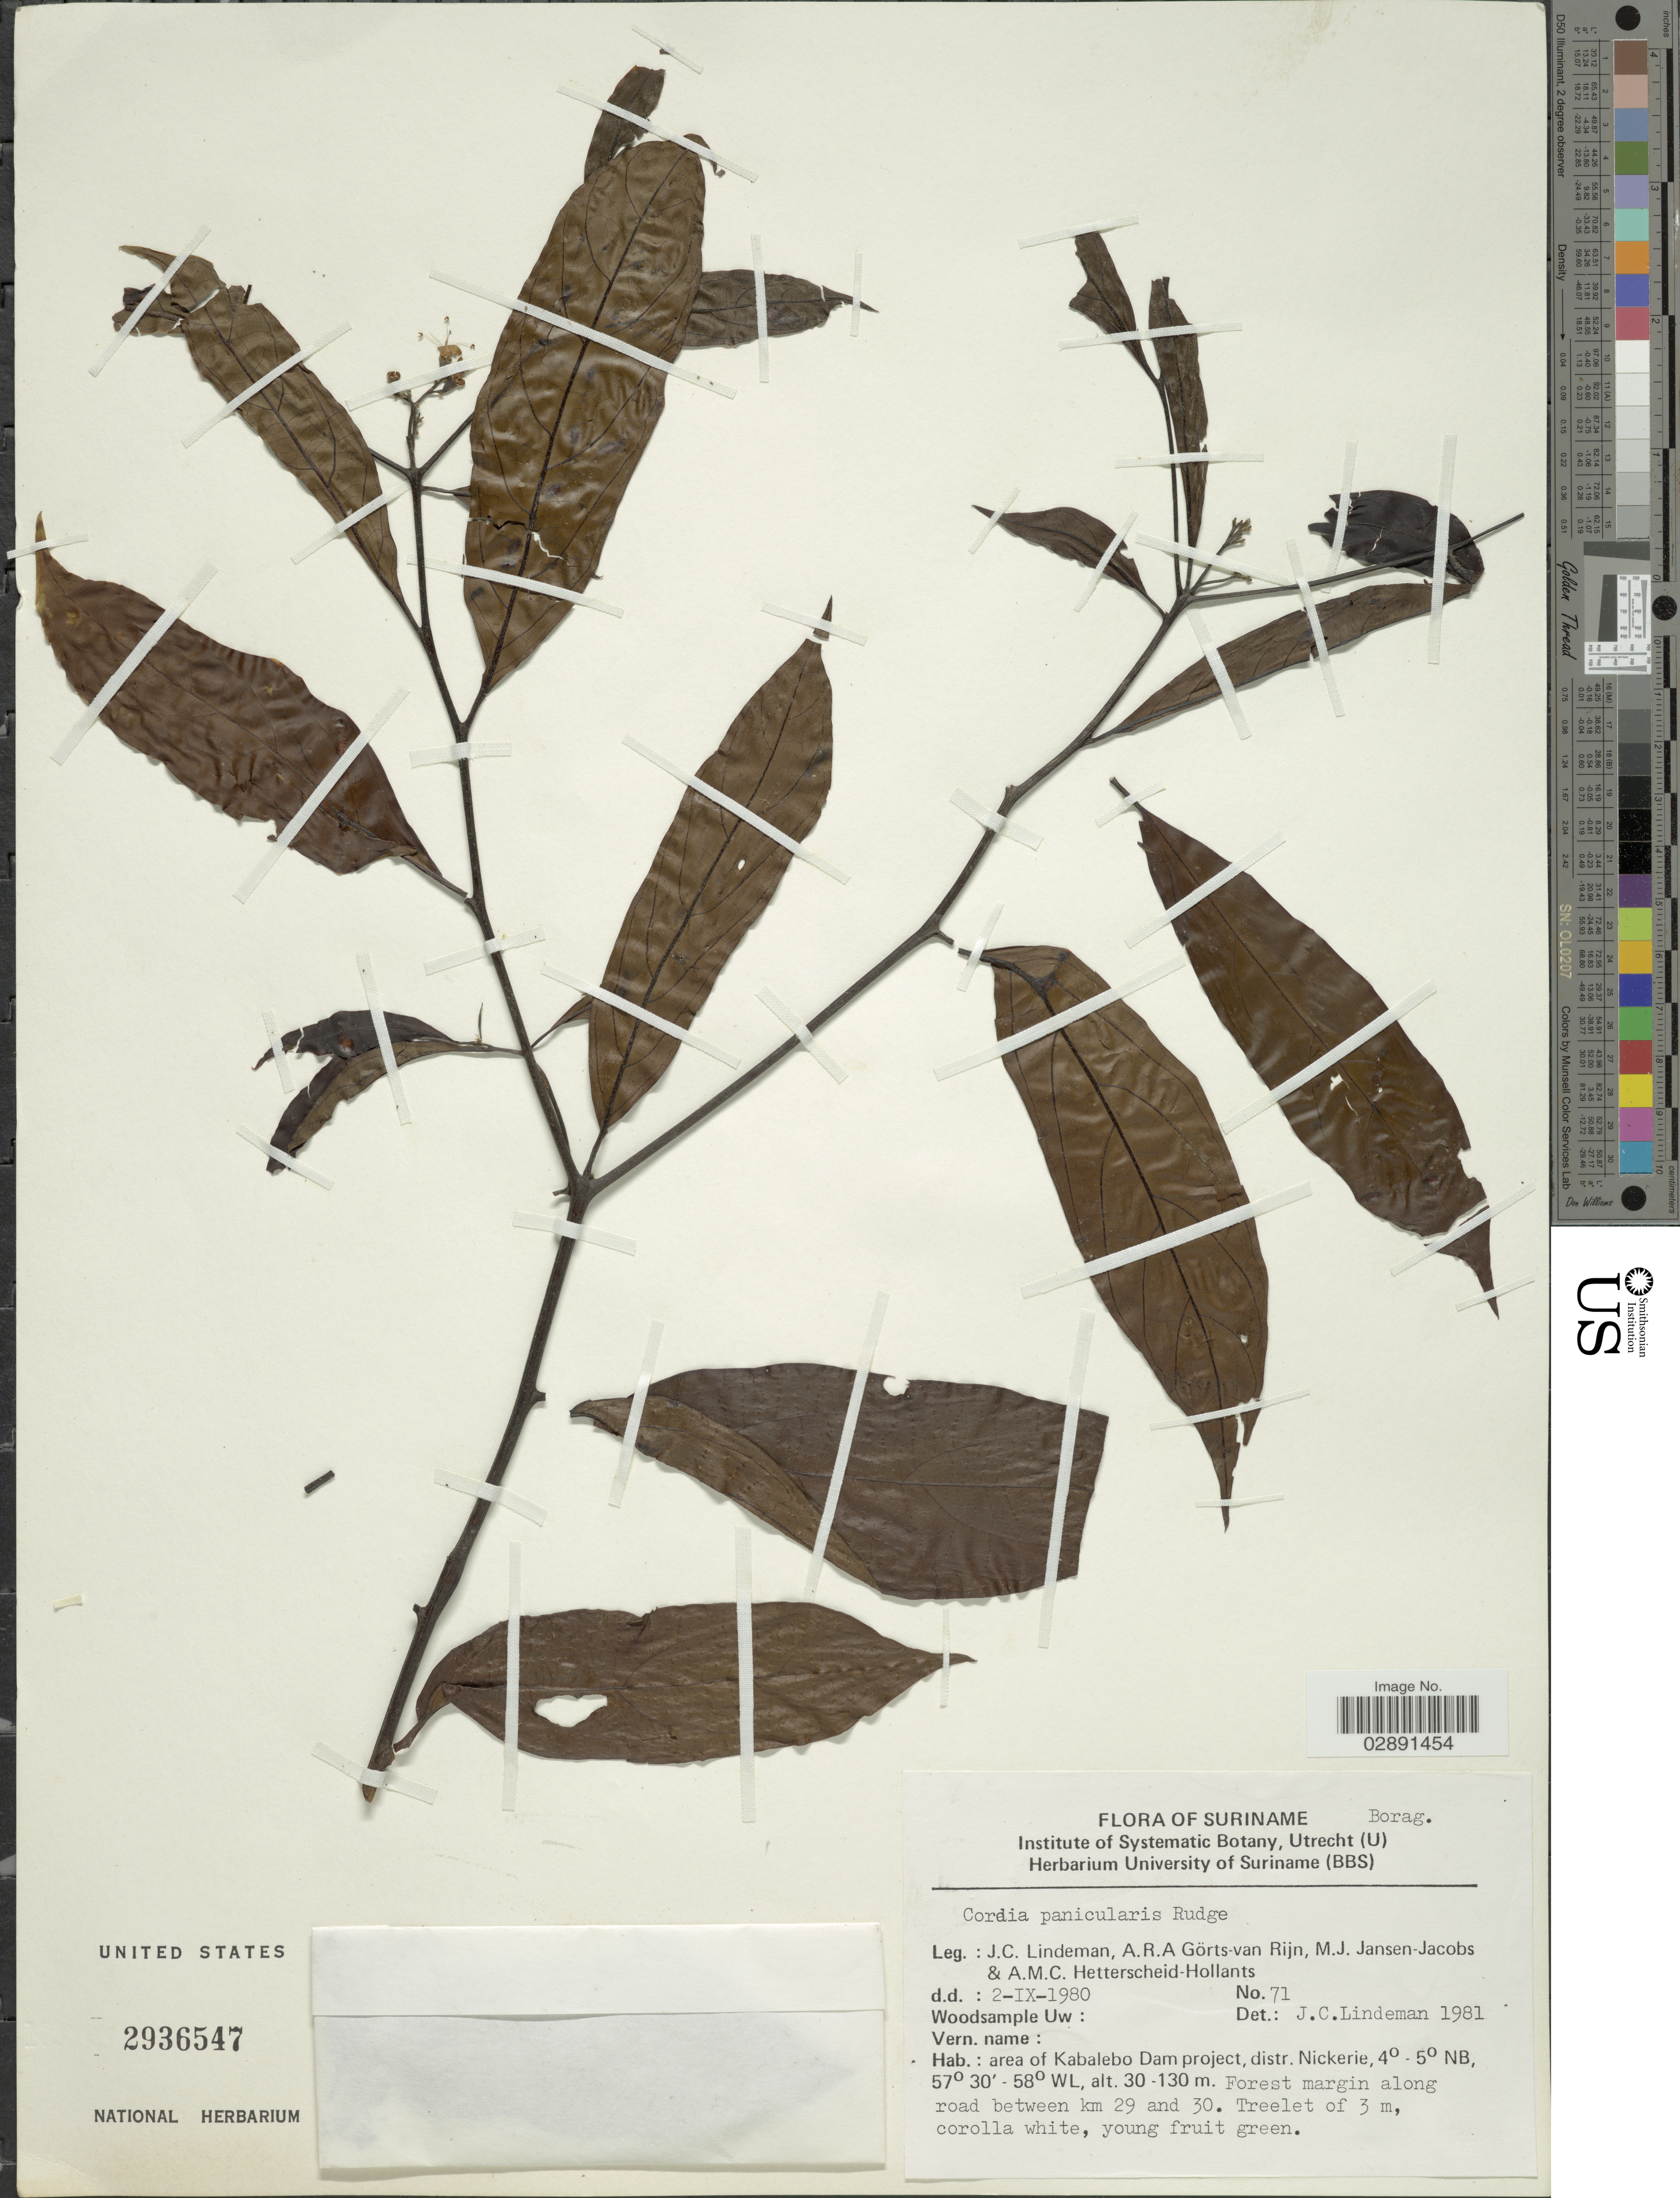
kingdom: Plantae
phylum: Tracheophyta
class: Magnoliopsida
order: Boraginales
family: Cordiaceae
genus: Cordia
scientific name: Cordia panicularis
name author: Rudge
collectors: J. C. Lindeman, A. .R. A. Görts-van Rijn, M. J. Jansen-Jacobs & A. Hetterscheid-Hollants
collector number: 71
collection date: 1980-09-02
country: Suriname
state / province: Nickerie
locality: Area of Kabalebo Dam project, distr. Nickerie. Forest margin along road between km 29 and 30.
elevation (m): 30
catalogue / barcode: US 2936547